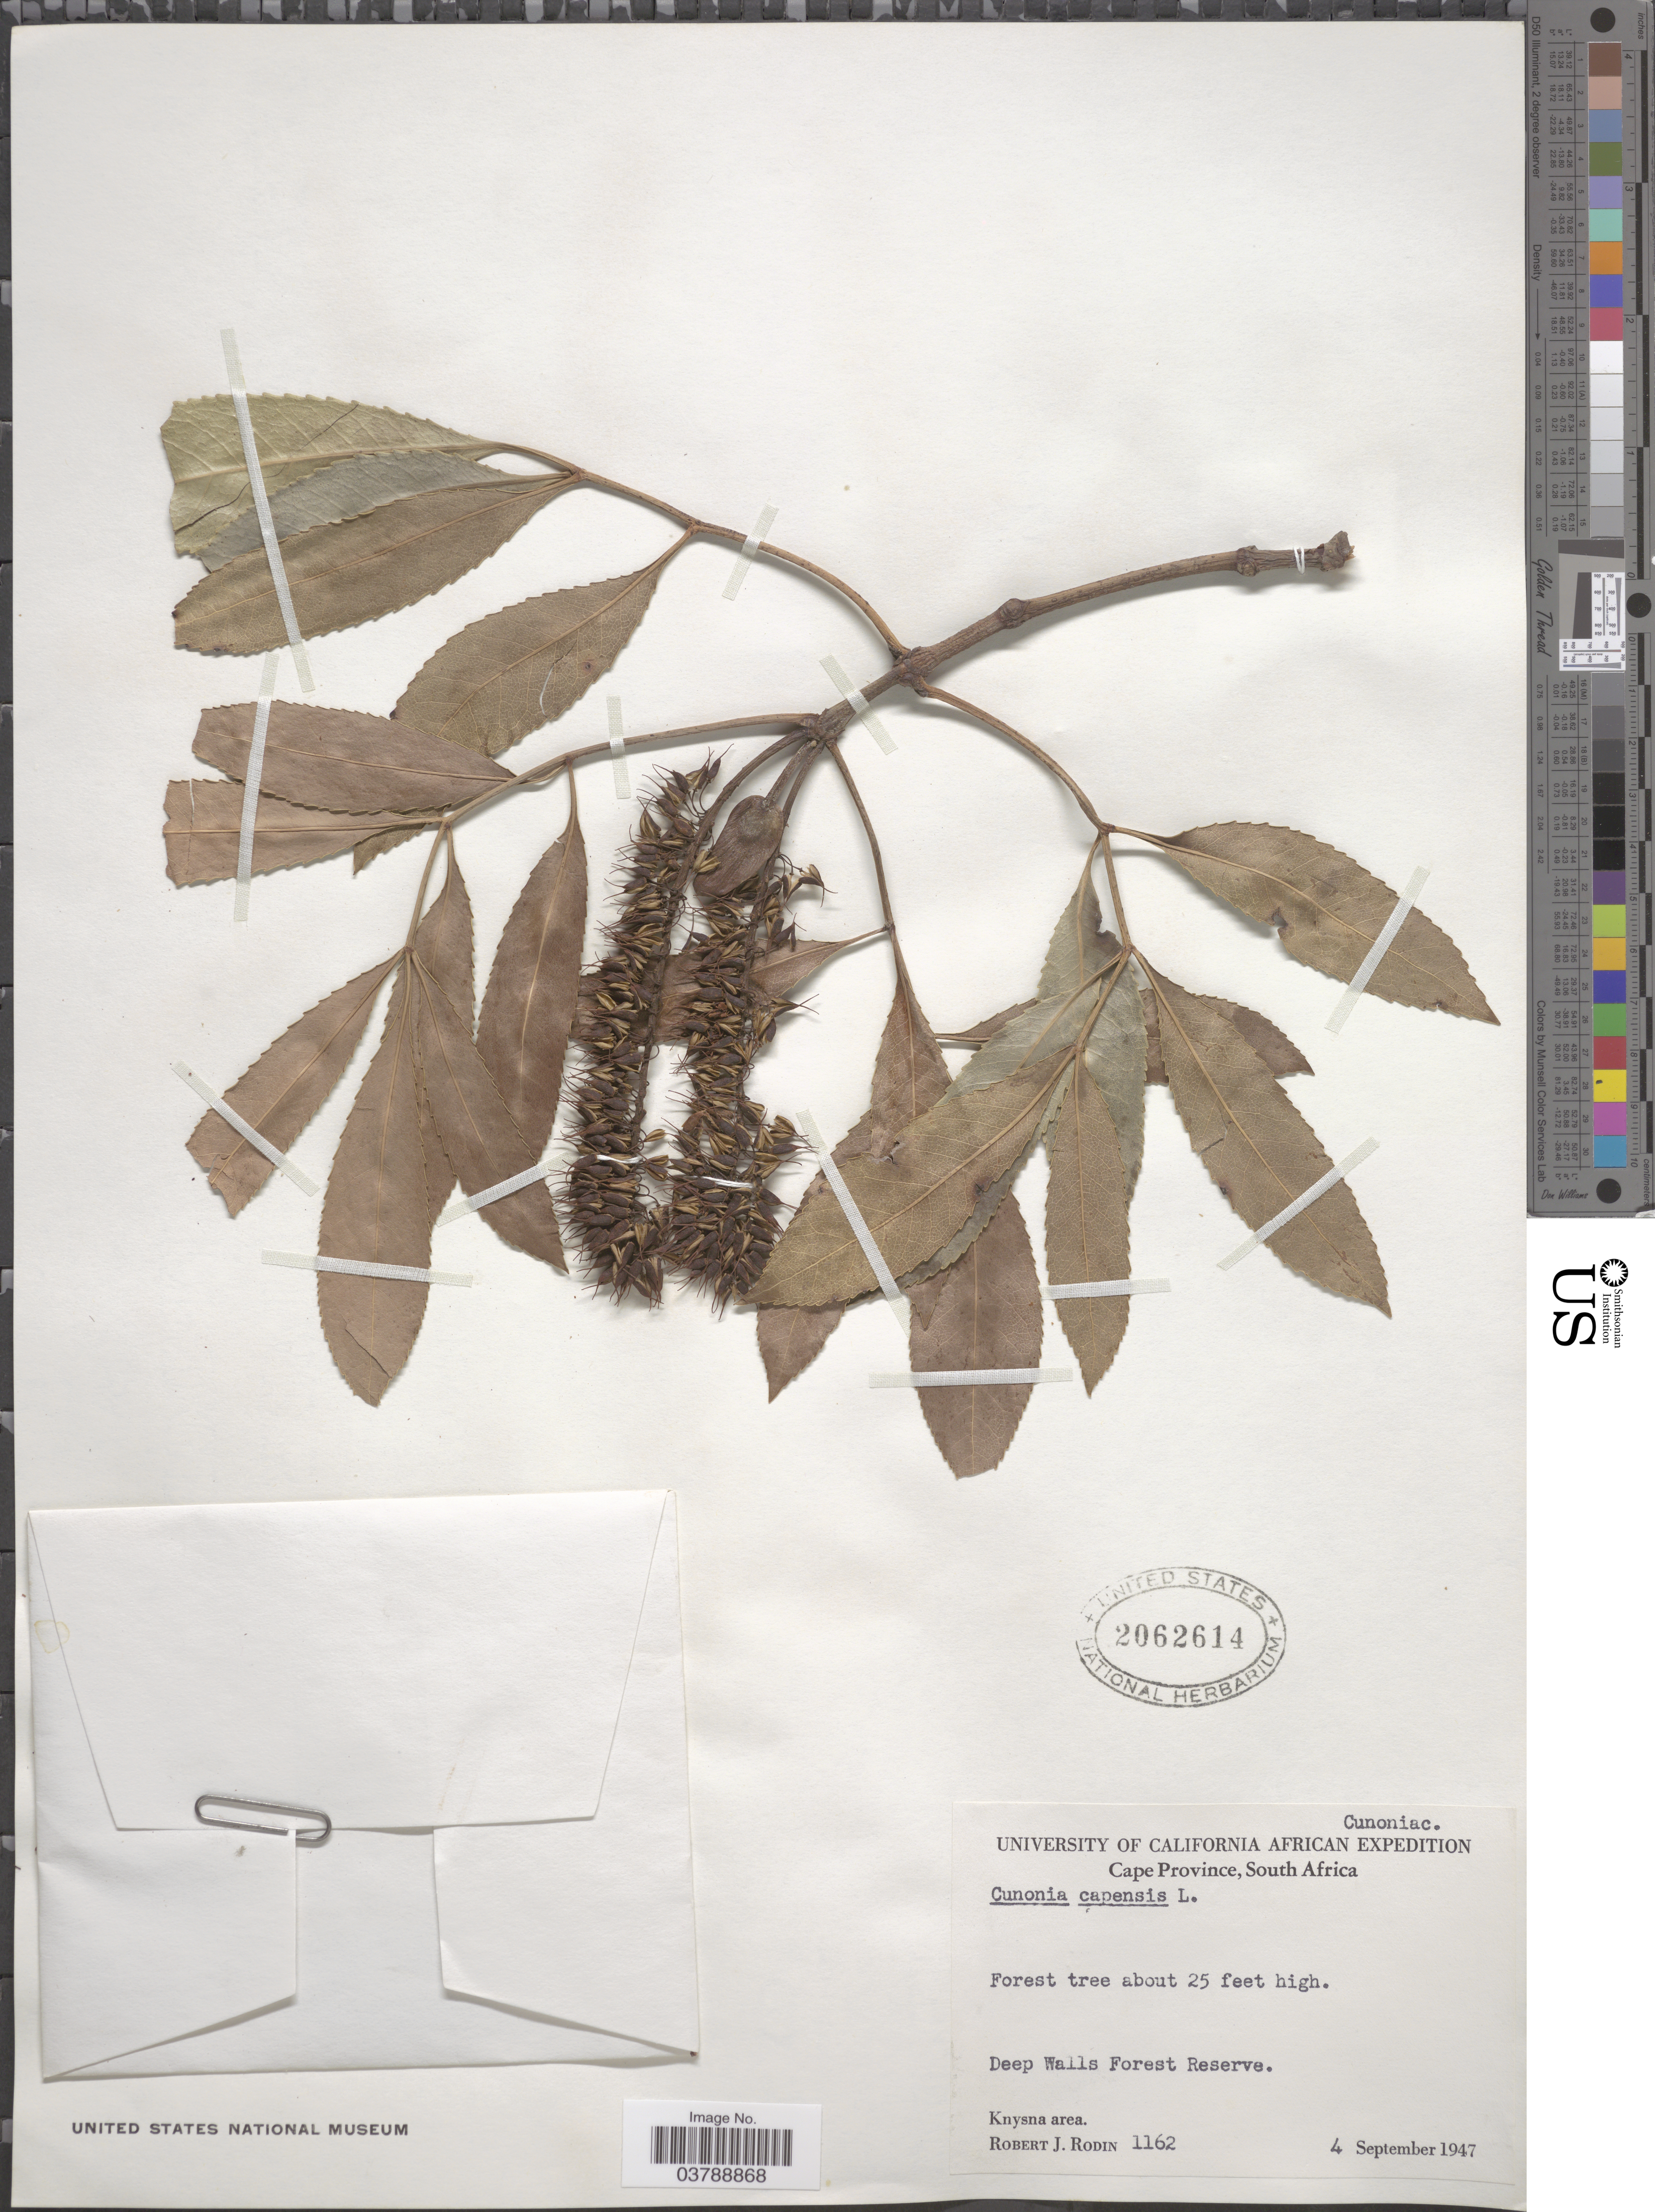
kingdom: Plantae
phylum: Tracheophyta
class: Magnoliopsida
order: Oxalidales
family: Cunoniaceae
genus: Cunonia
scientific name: Cunonia capensis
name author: L.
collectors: R. J. Rodin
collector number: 1162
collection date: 1947-09-04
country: South Africa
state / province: Western Cape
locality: Deep Walls Forest Reserve. Knysna area.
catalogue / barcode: US 2062614